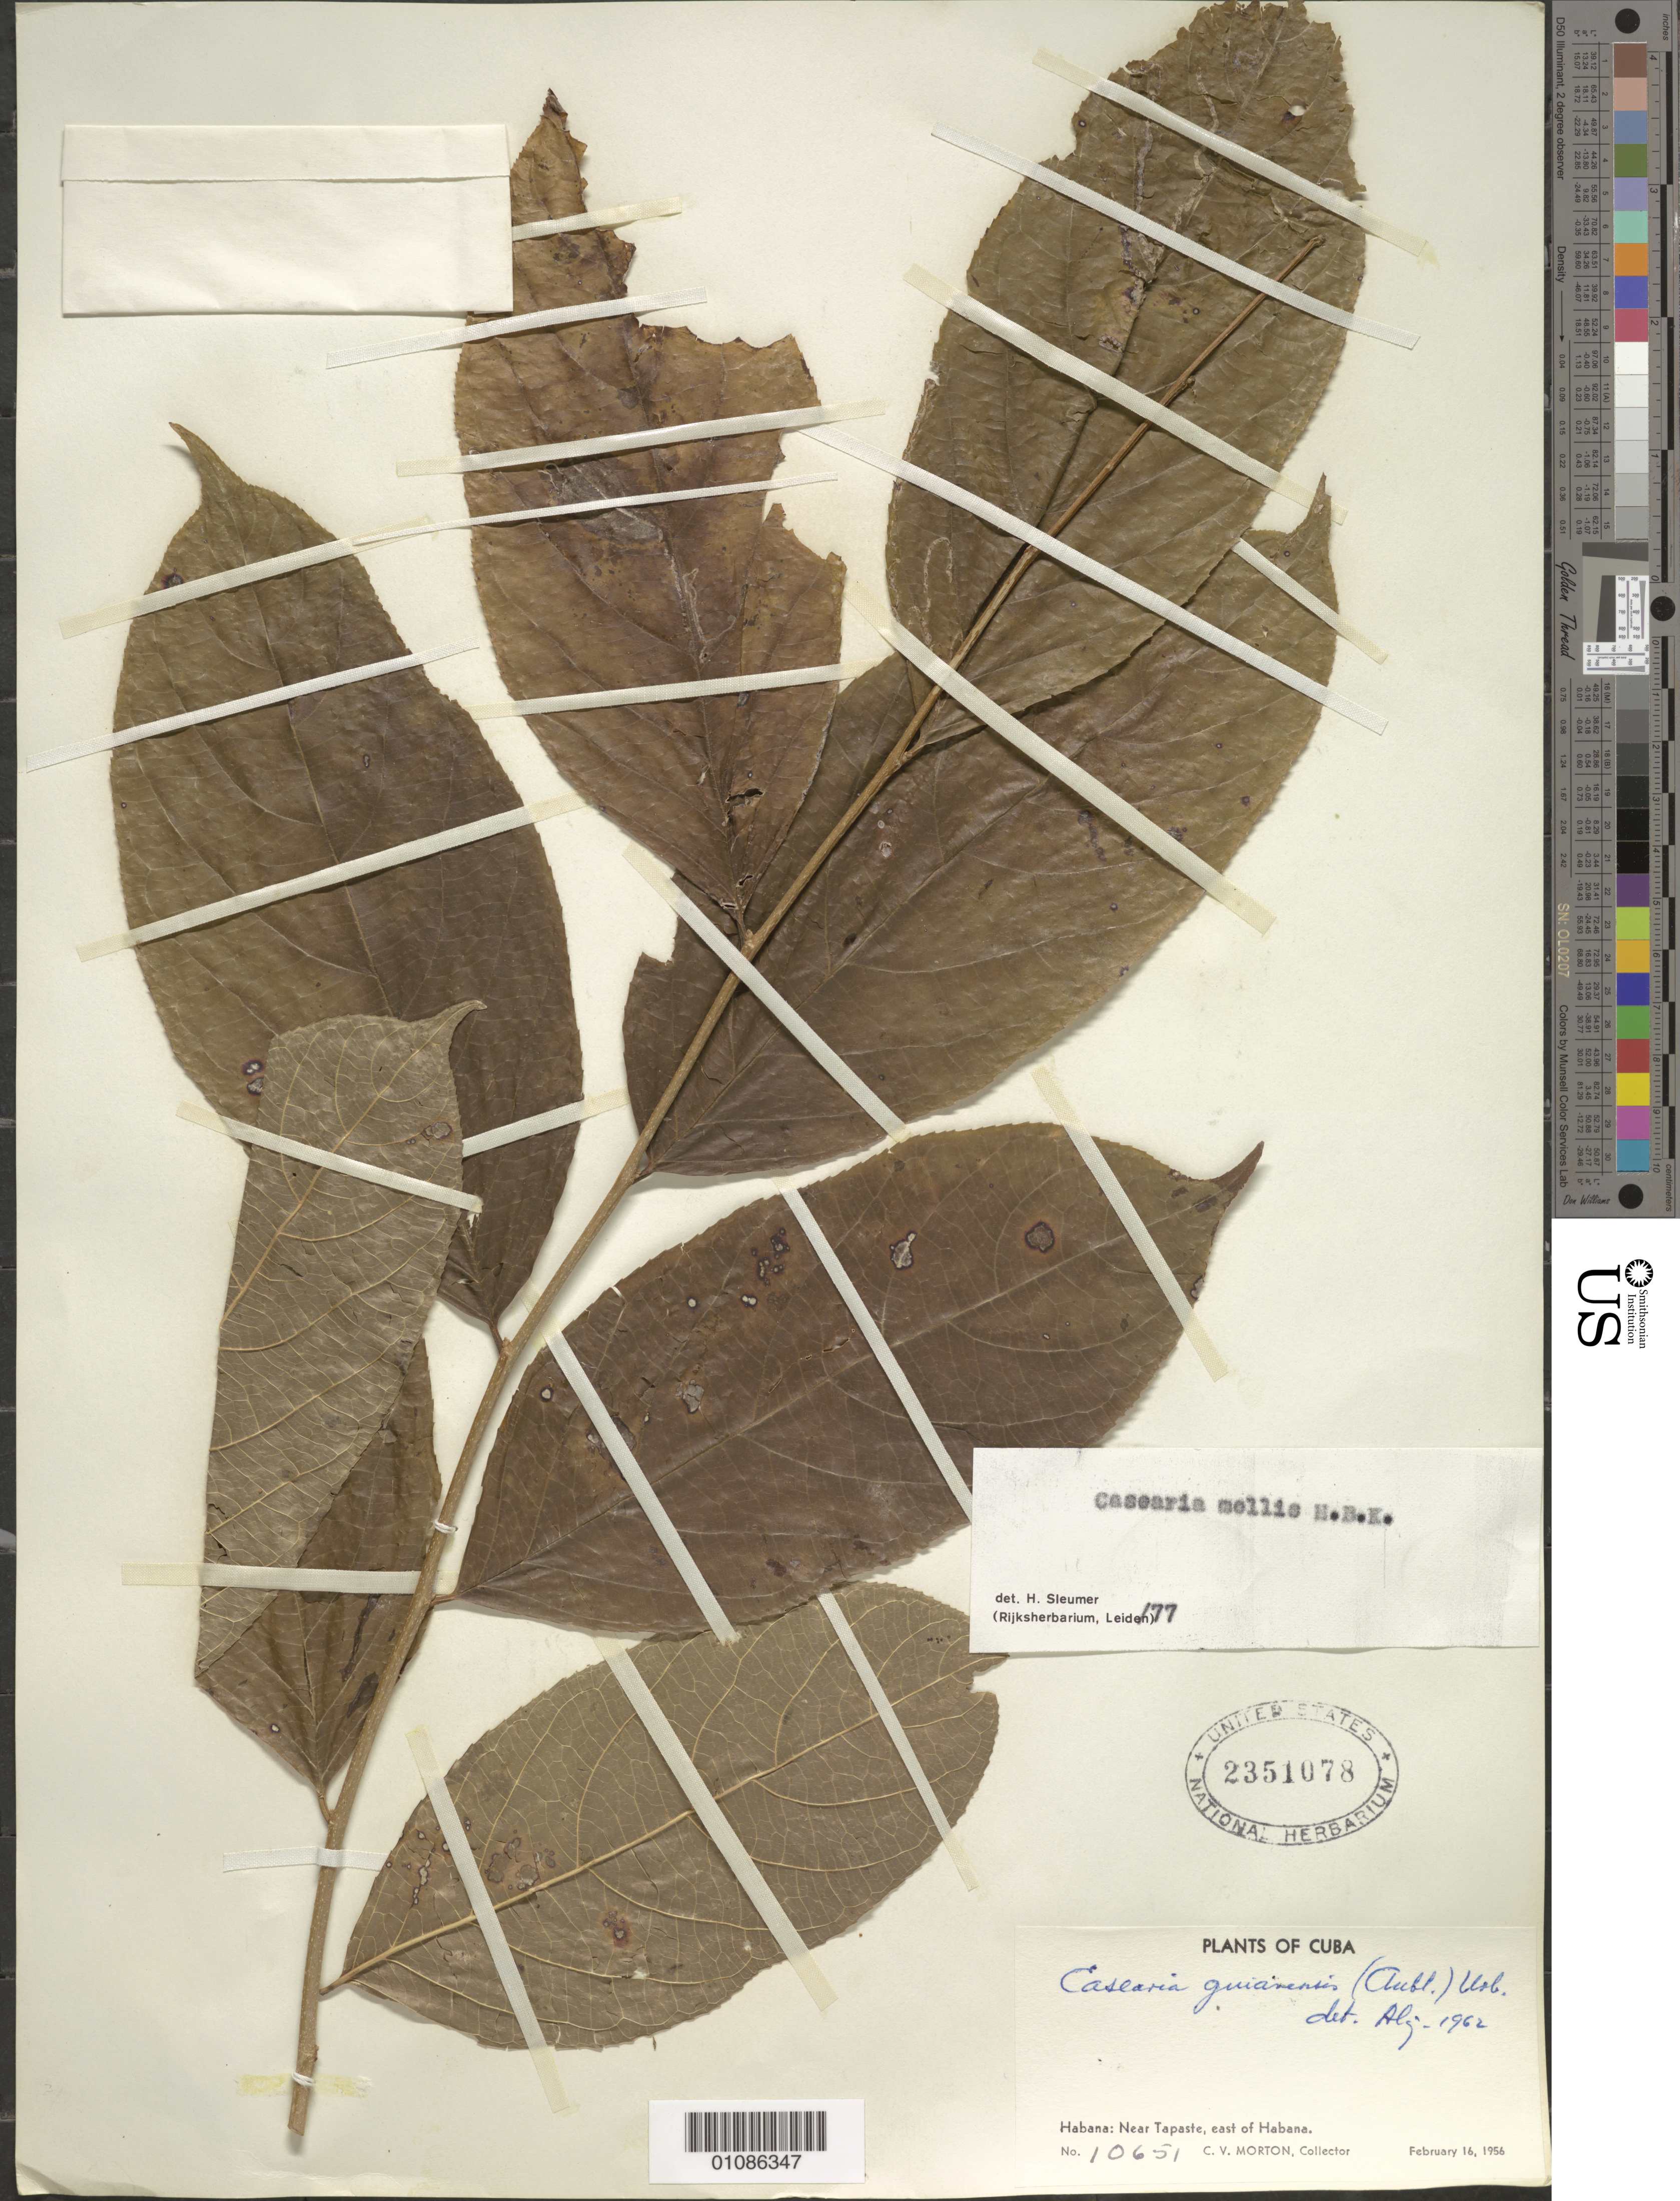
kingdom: Plantae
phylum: Tracheophyta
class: Magnoliopsida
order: Malpighiales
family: Salicaceae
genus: Casearia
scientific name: Casearia mollis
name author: Kunth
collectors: C. V. Morton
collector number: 10651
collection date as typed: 16 Feb 1956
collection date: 1956-02-16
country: Cuba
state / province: La Habana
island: Cuba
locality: Near Tapaste, E of Habana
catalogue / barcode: US 2351078